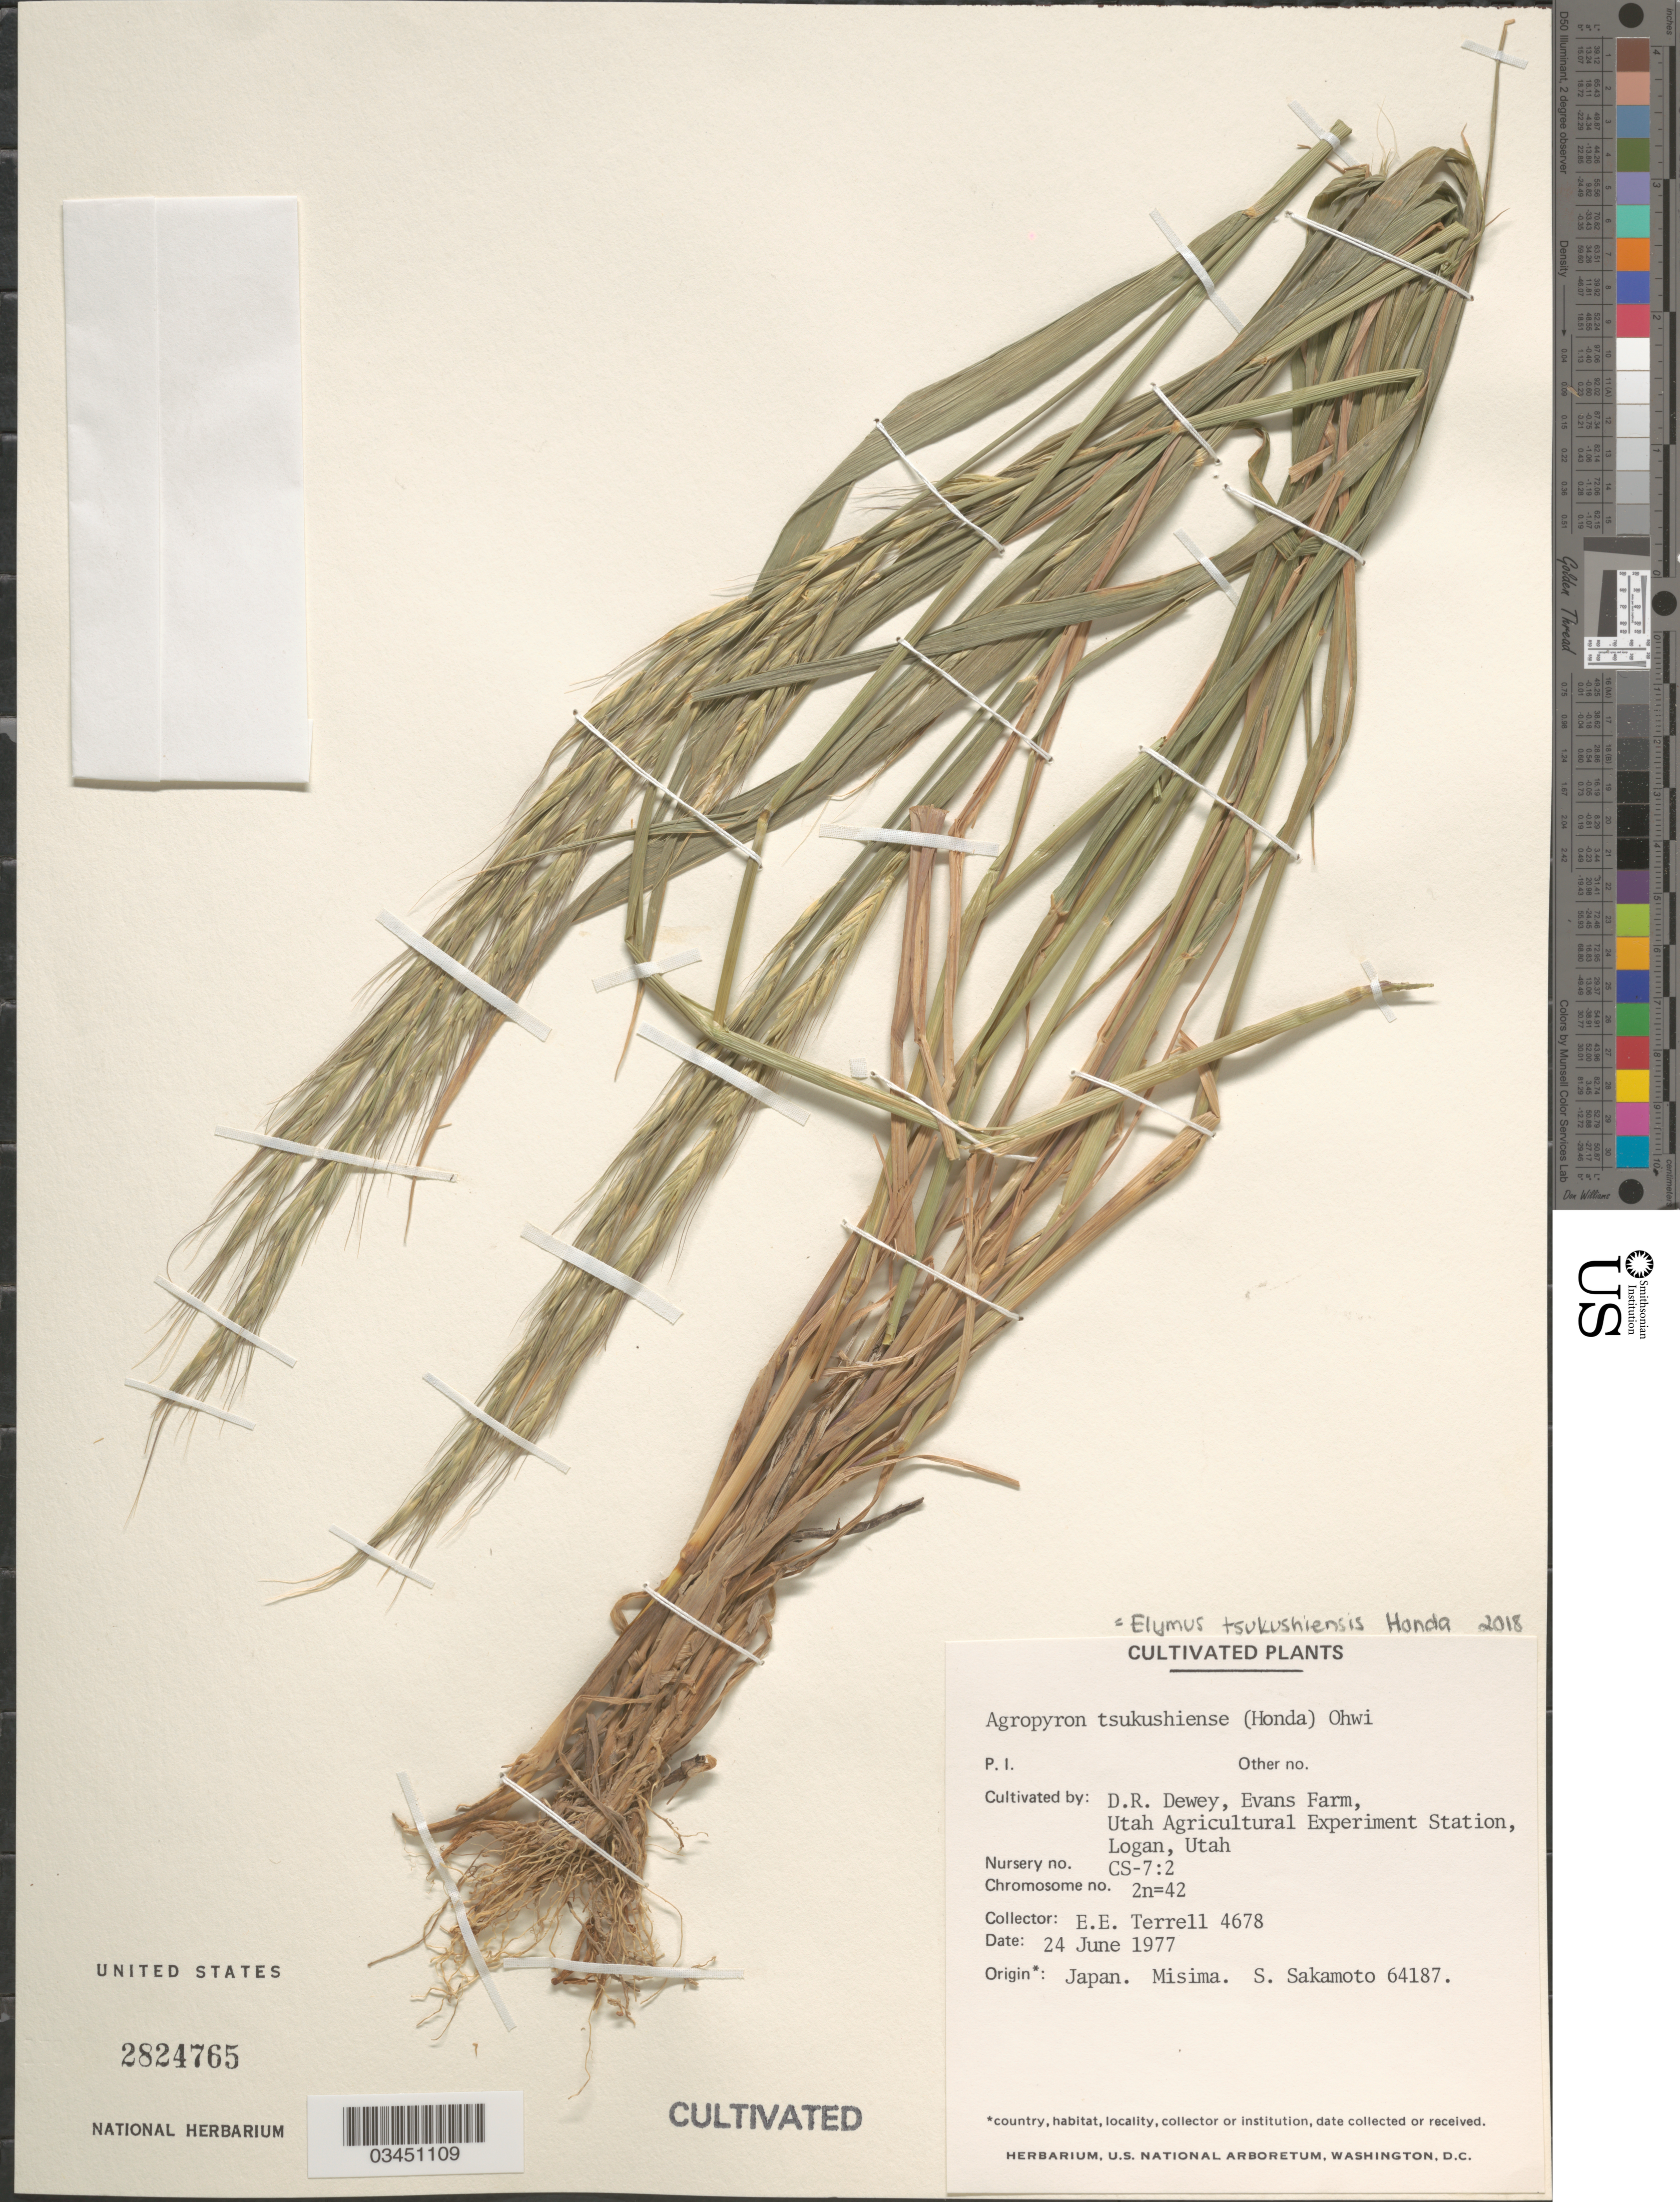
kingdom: Plantae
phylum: Tracheophyta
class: Liliopsida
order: Poales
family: Poaceae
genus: Elymus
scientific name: Elymus tsukushiensis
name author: Honda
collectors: D. Dewey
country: United States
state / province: Utah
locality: Evans Farm, Utah Agricultural Experiment Station, Logan. Nursery no. CS-7:2.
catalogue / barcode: US 2824765